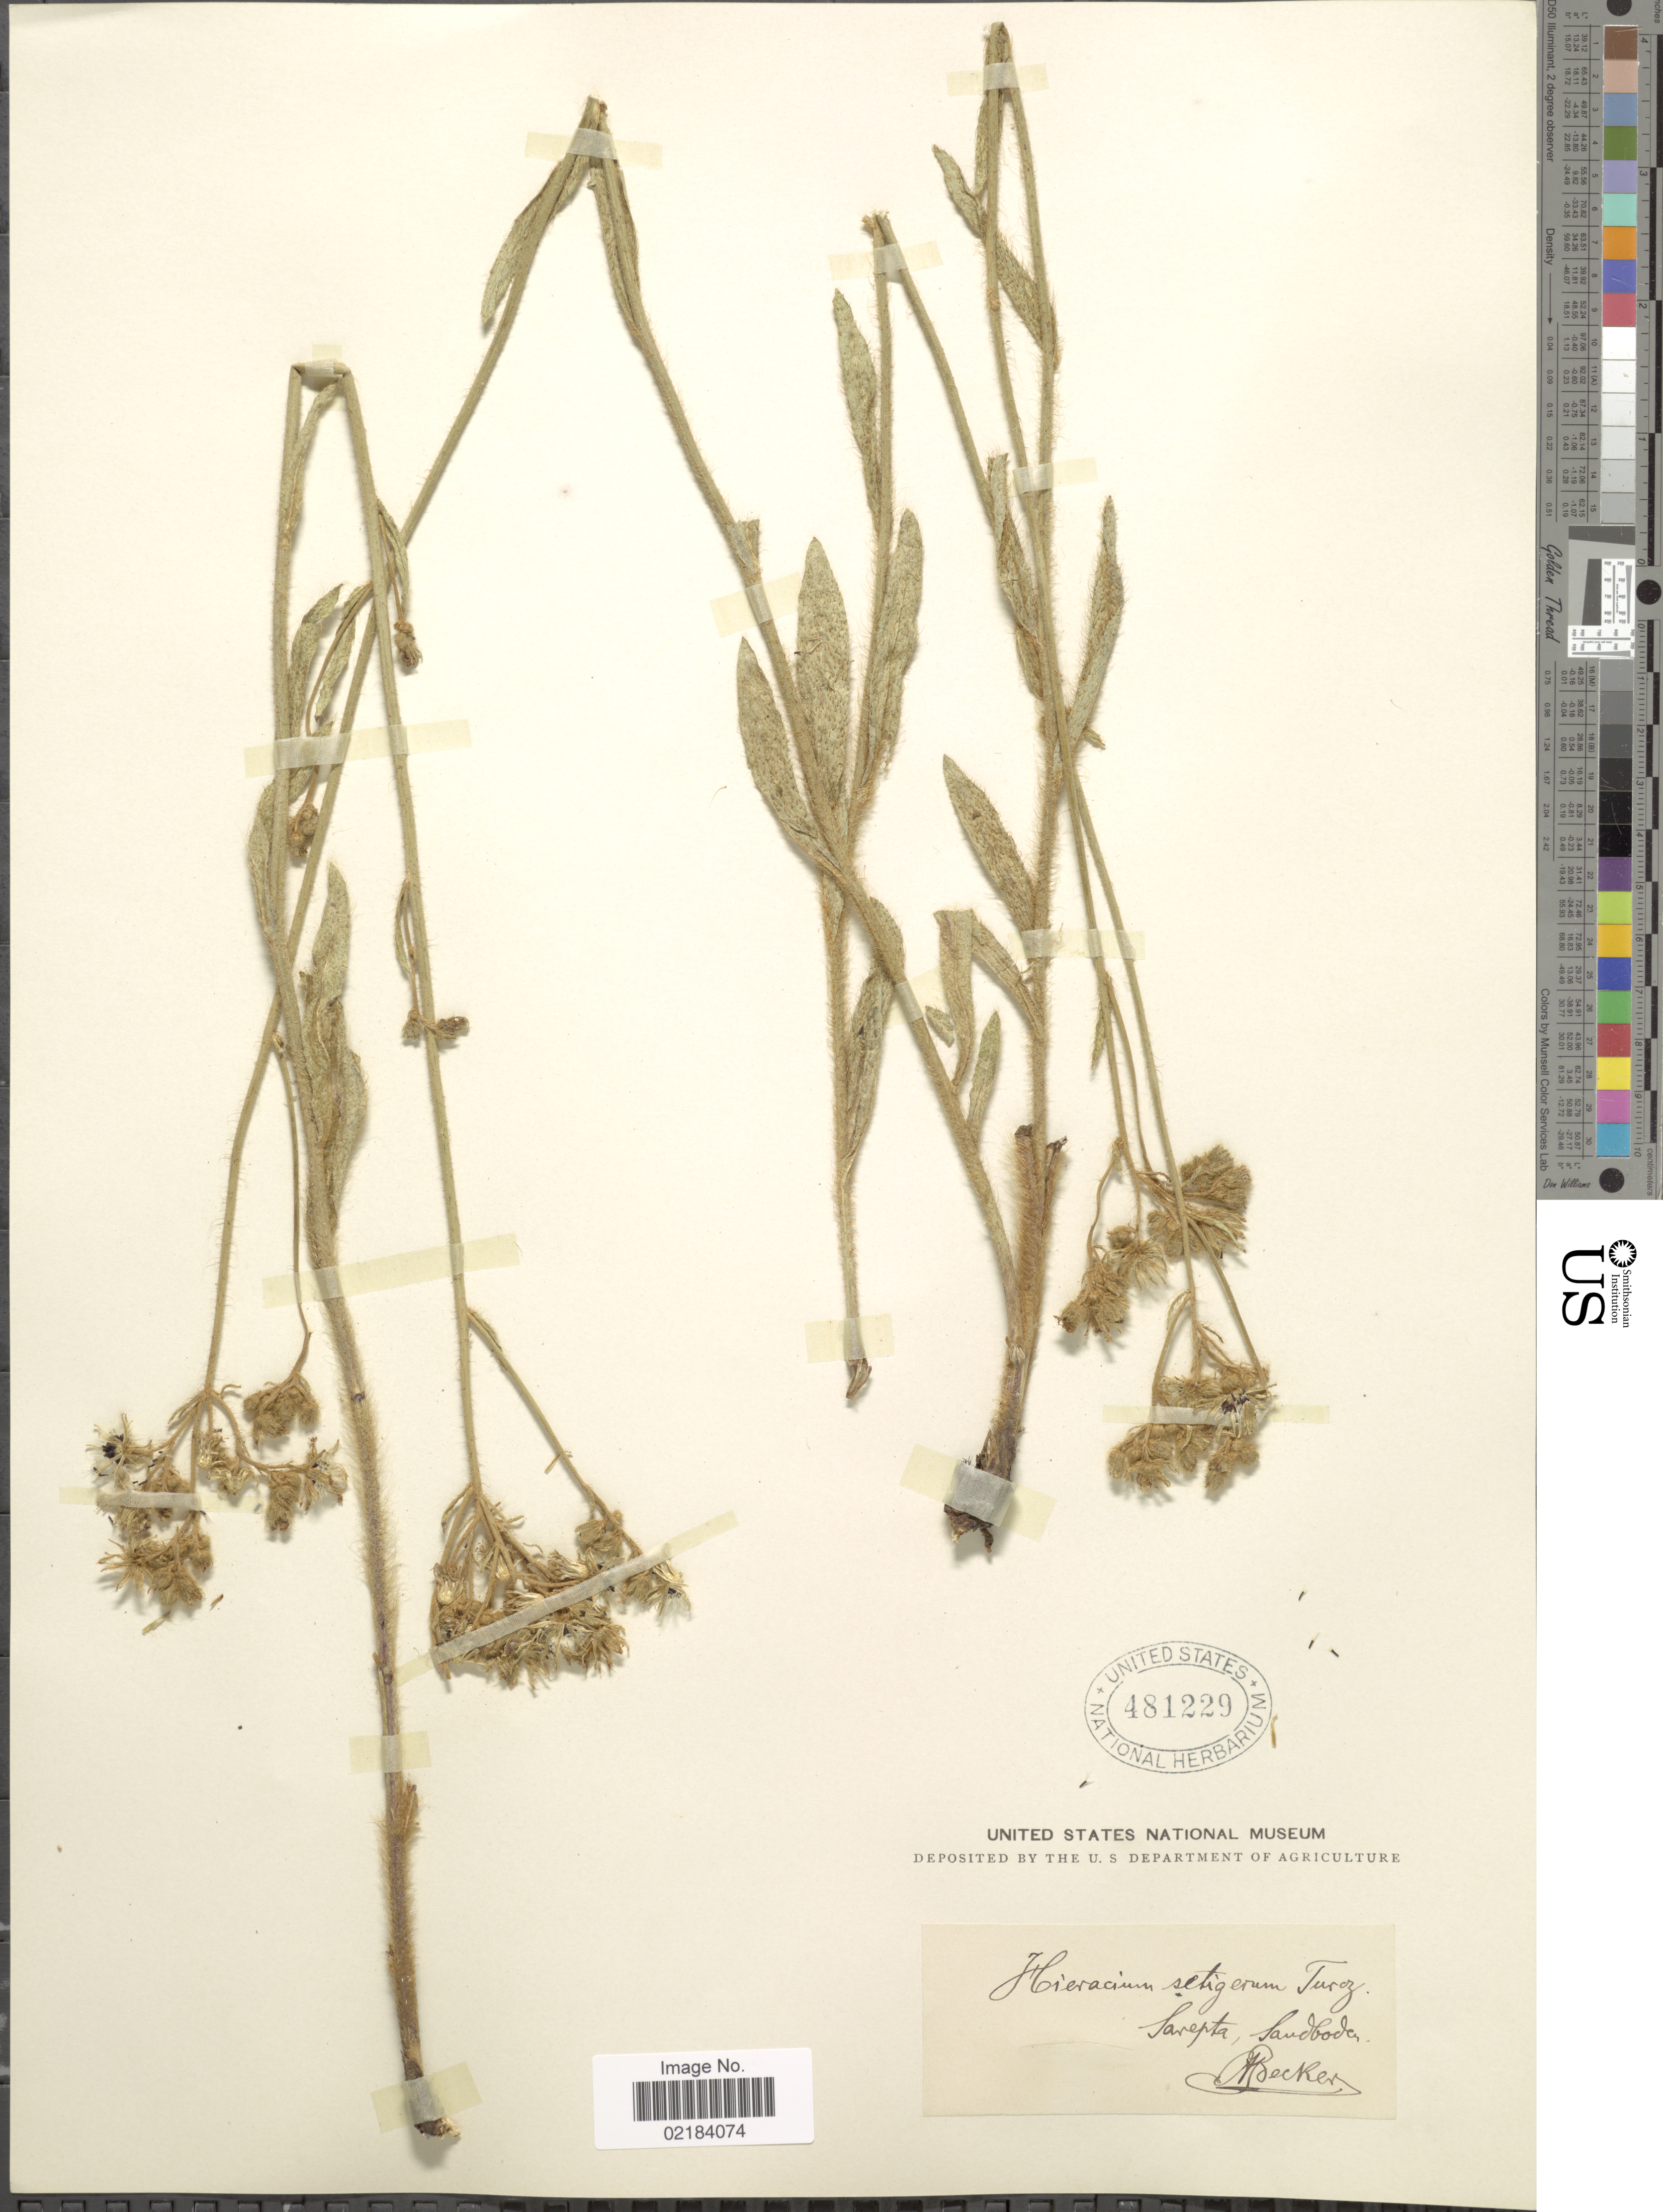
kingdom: Plantae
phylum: Tracheophyta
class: Magnoliopsida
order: Asterales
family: Asteraceae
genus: Pilosella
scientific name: Pilosella setifolia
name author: (Touton) S. Bräut. & Greuter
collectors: A. Becker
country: Russian Federation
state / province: Volgograd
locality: Sarepta, Sandboden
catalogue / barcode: US 481229